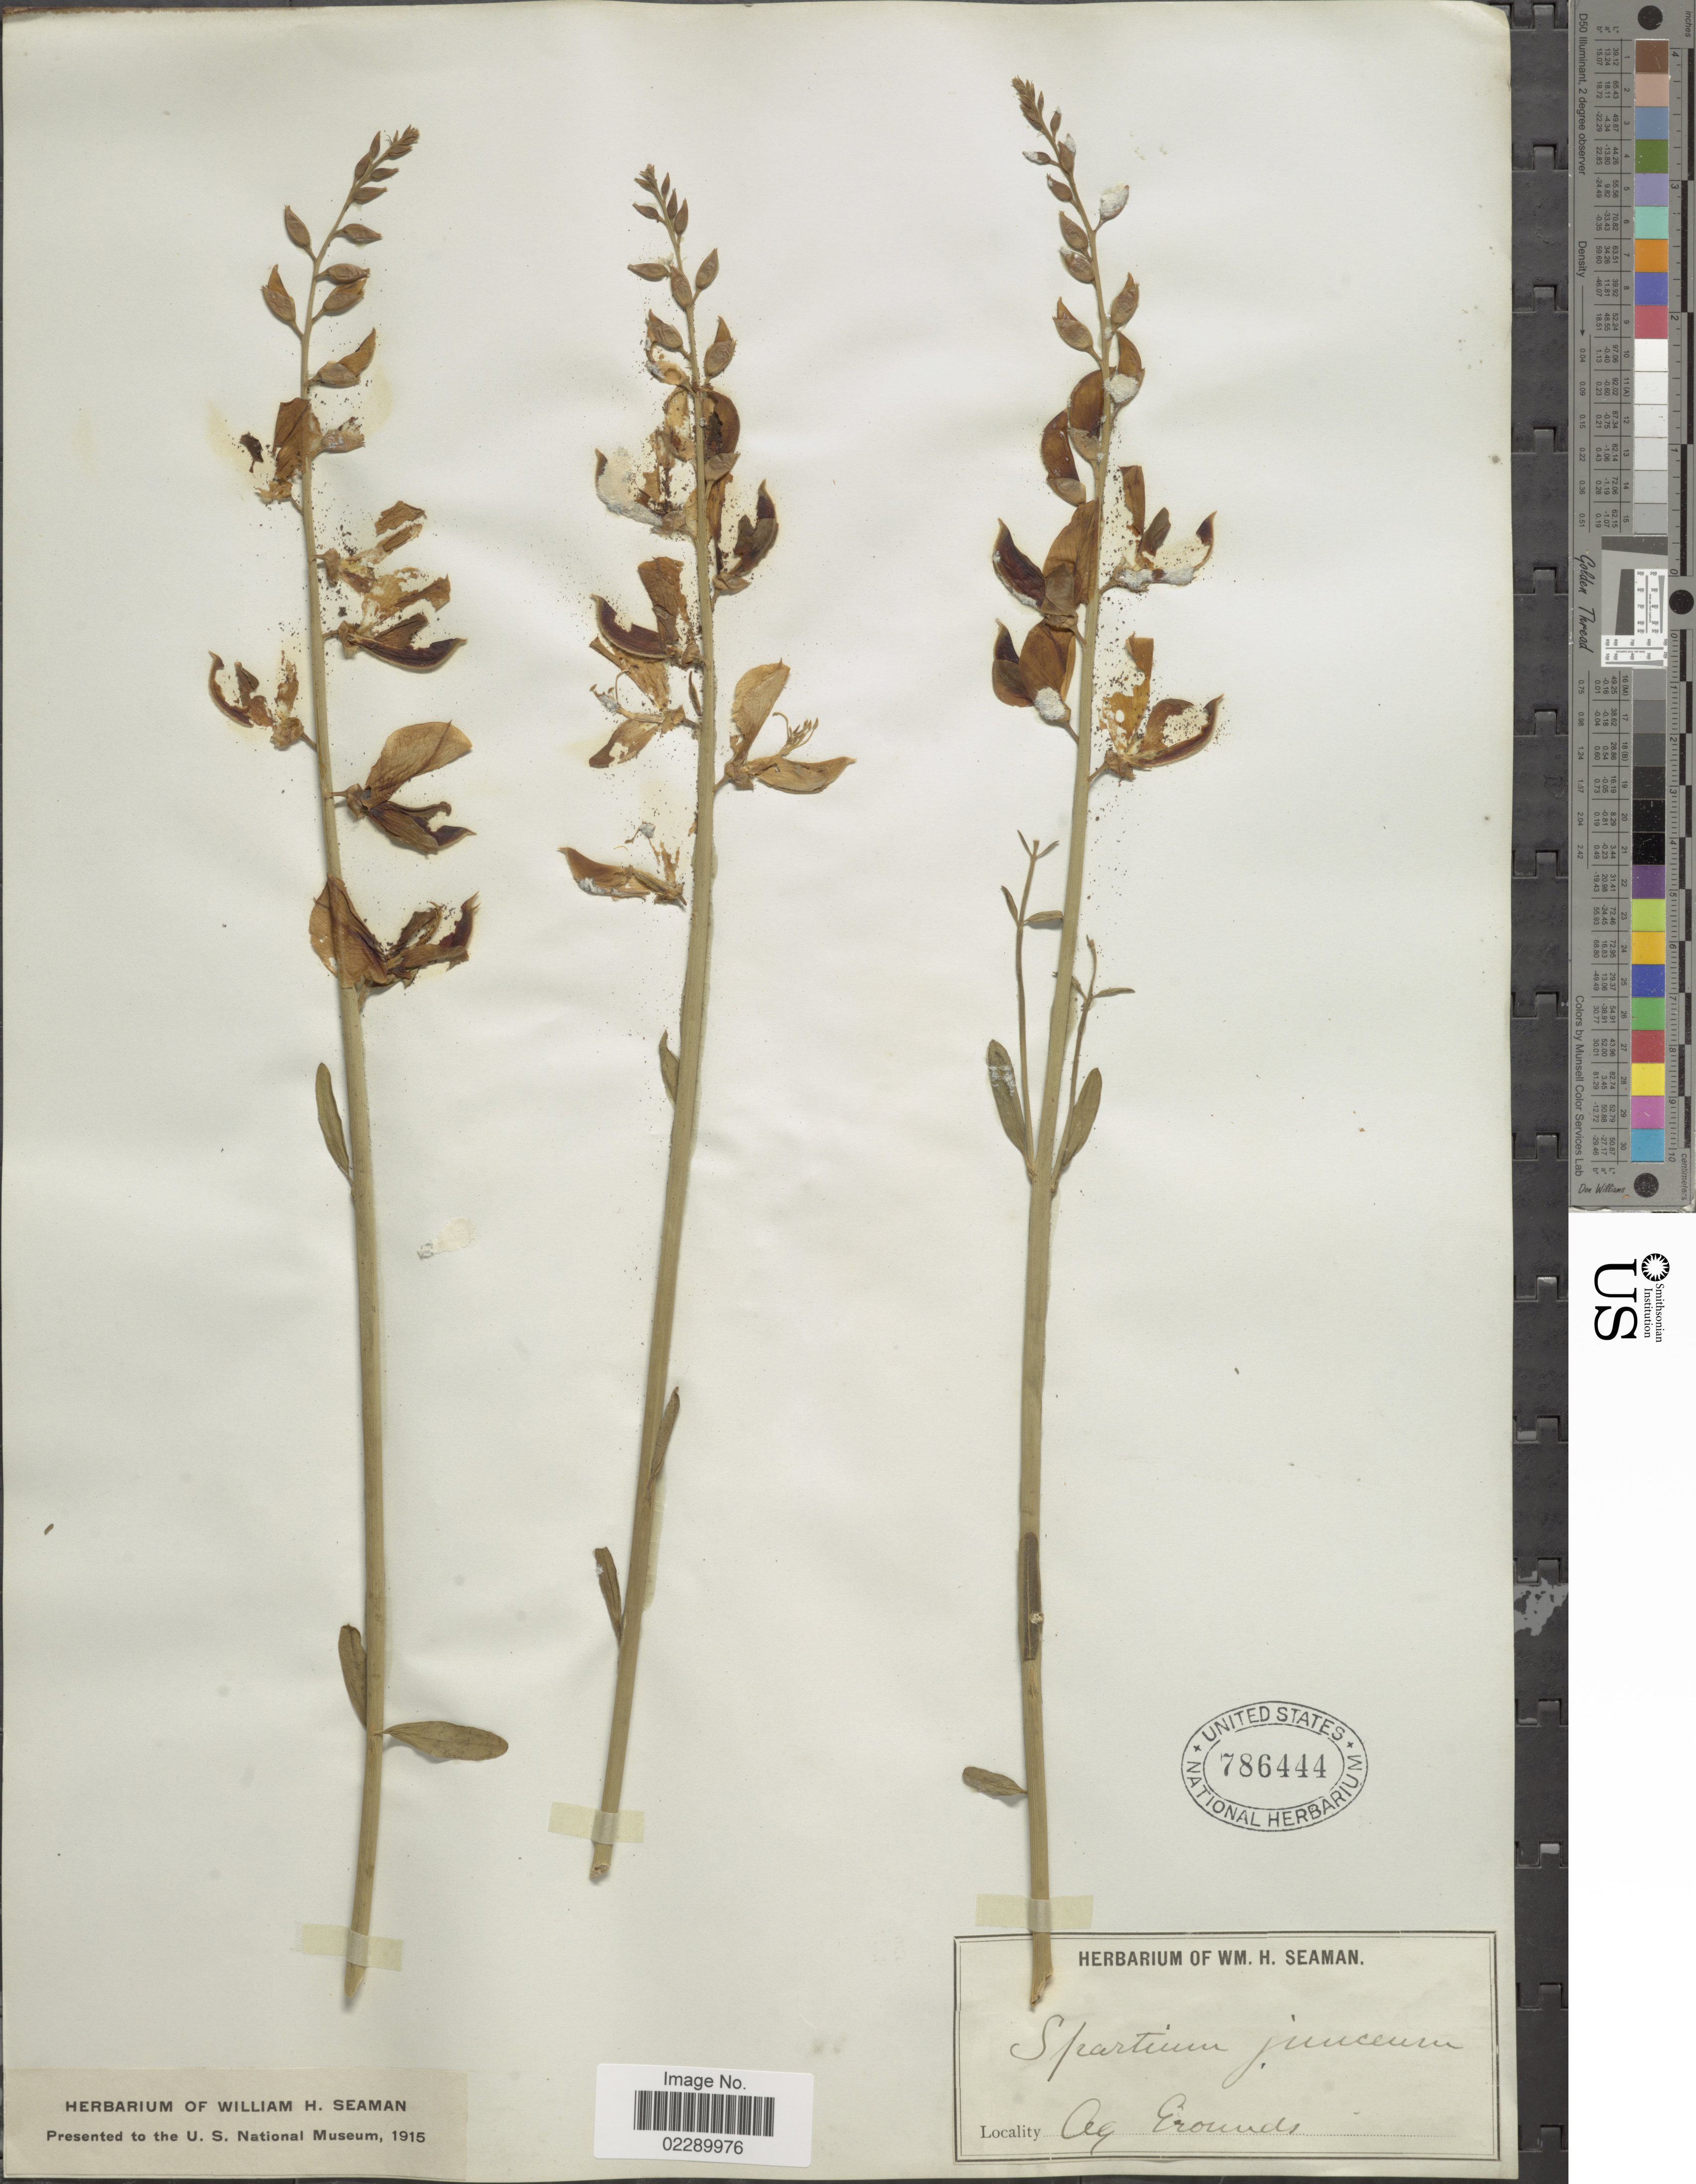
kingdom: Plantae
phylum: Tracheophyta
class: Magnoliopsida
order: Fabales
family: Fabaceae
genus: Spartium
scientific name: Spartium junceum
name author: L.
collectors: Grounds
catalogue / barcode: US 786444